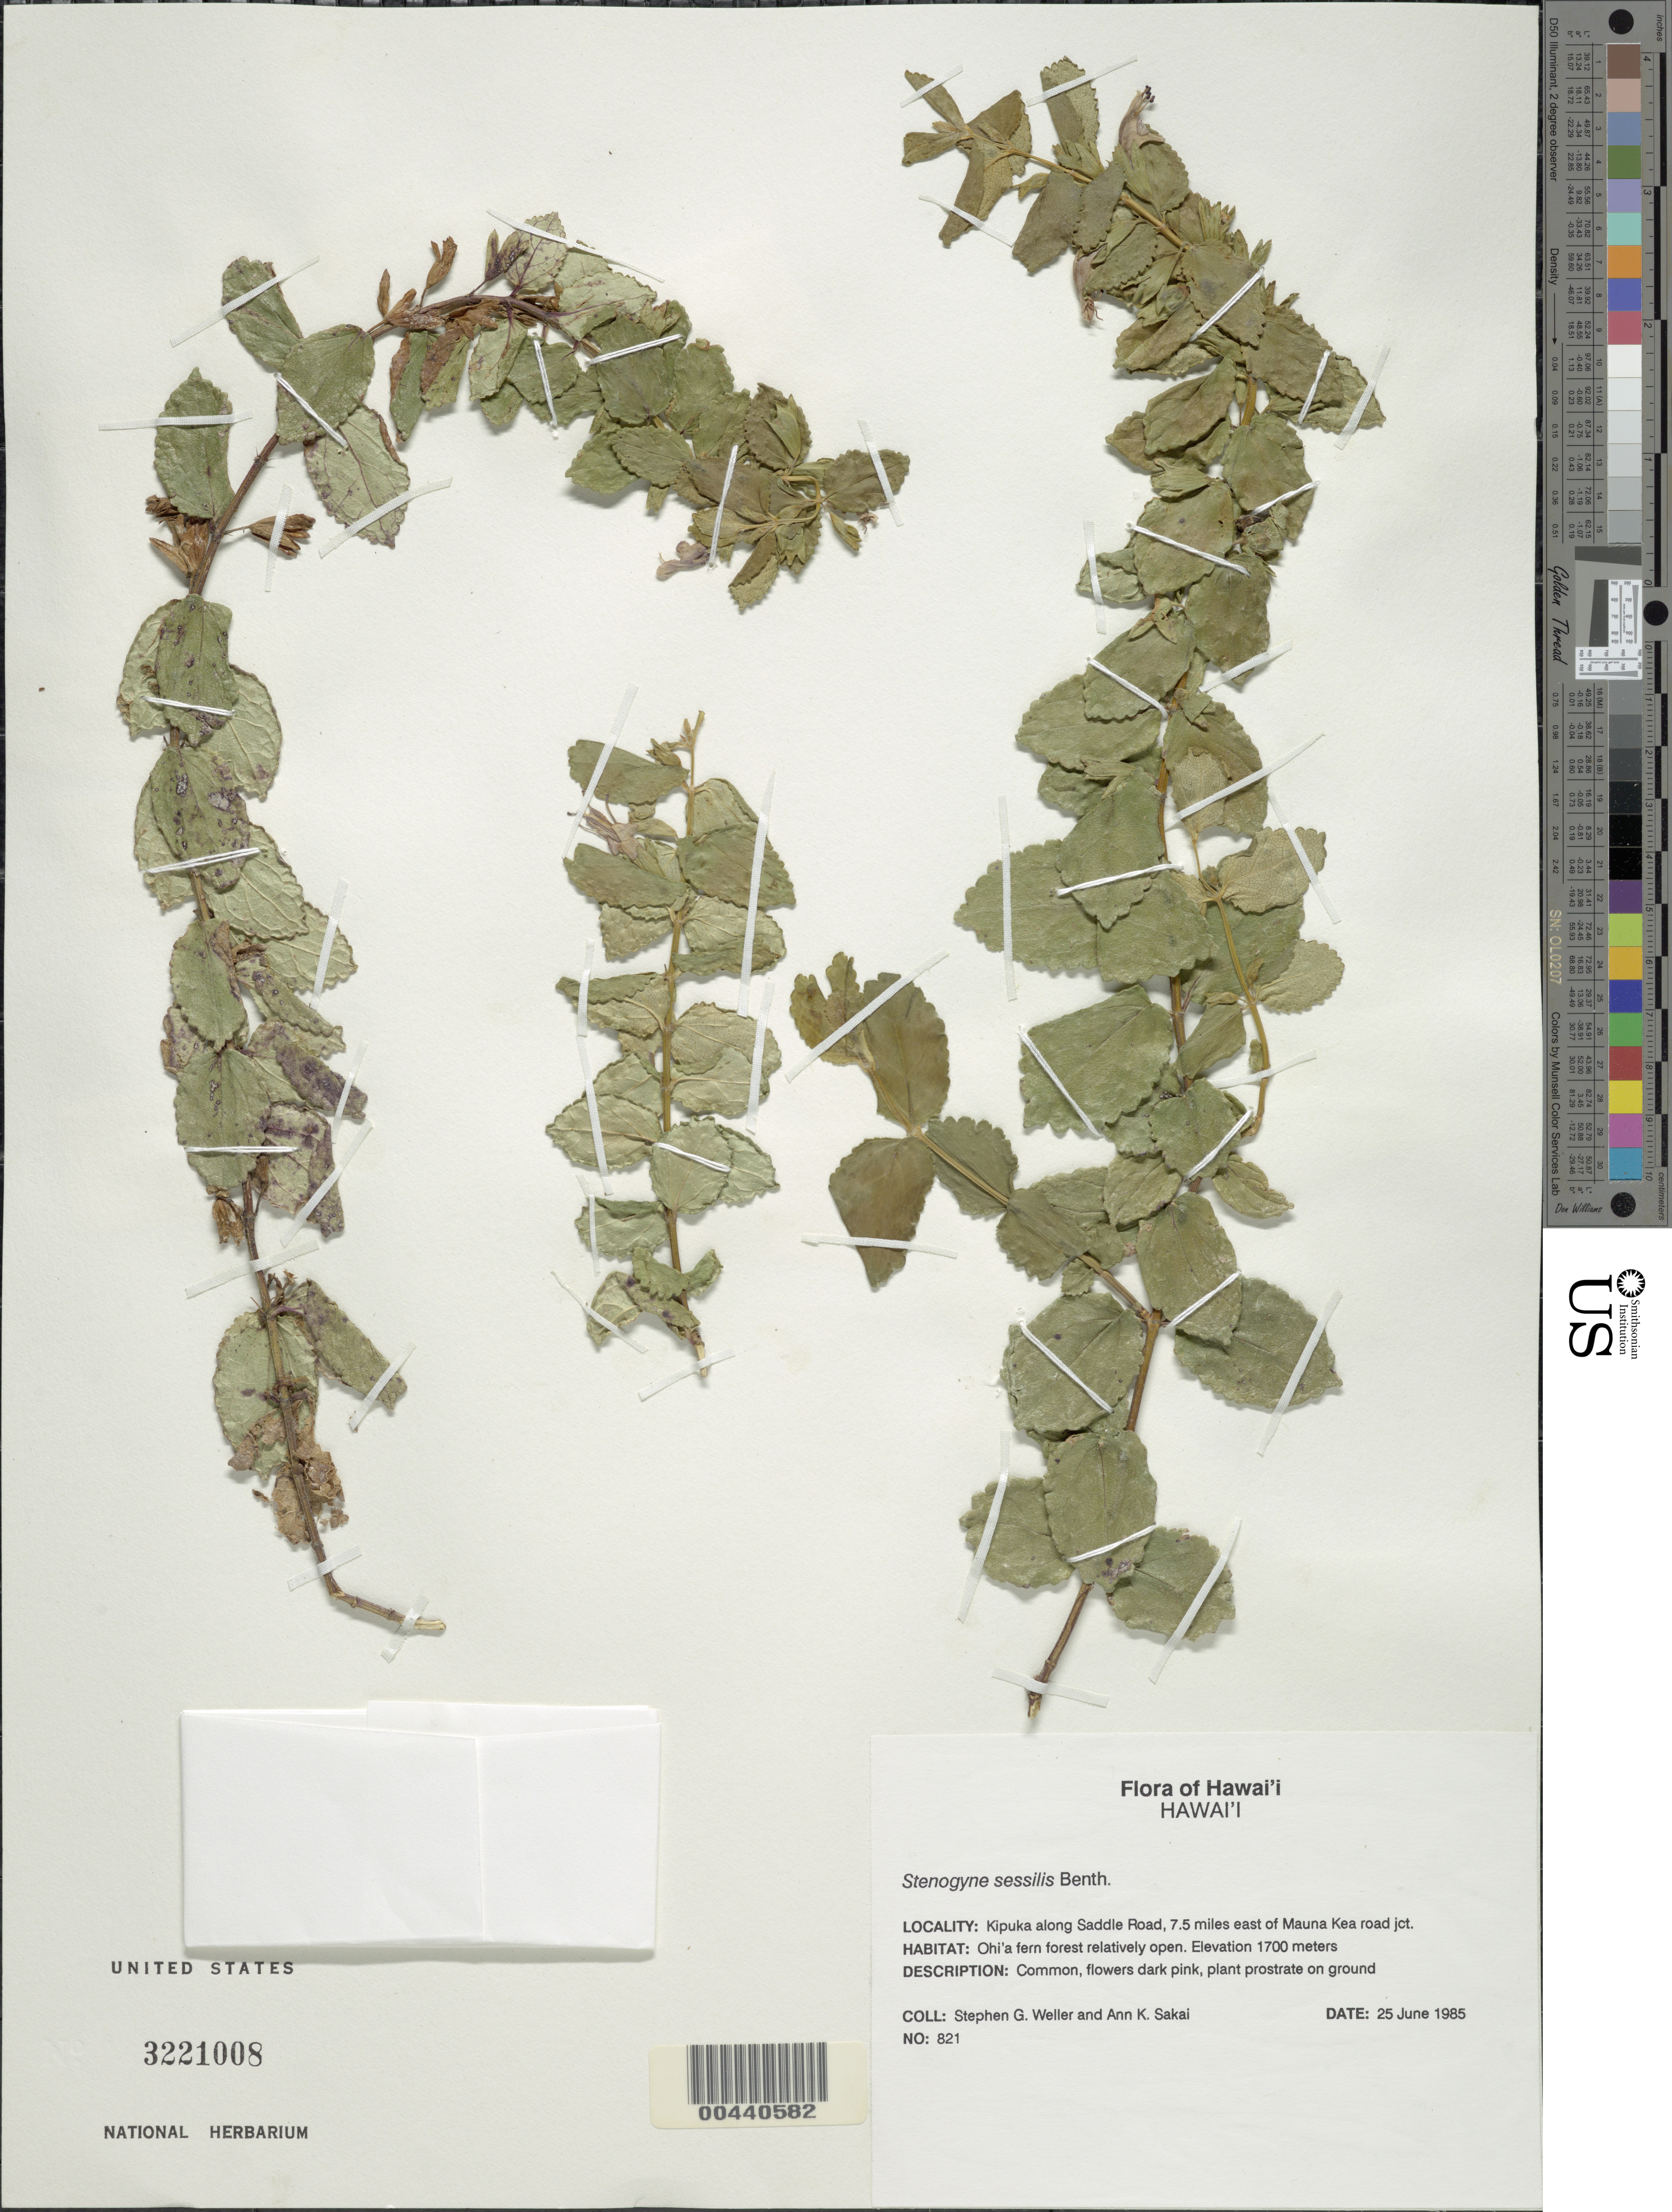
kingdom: Plantae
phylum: Tracheophyta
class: Magnoliopsida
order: Lamiales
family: Lamiaceae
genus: Stenogyne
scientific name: Stenogyne sessilis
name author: Benth.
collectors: S. G. Weller & A. Sakai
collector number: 821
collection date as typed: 25 Jun 1985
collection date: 1985-06-25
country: United States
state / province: Hawaii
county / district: Hawaii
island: Hawaii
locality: Kipuka along Saddle Road, 7.5 miles east of Mauna Kea road jct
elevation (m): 1700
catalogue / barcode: US 3221008